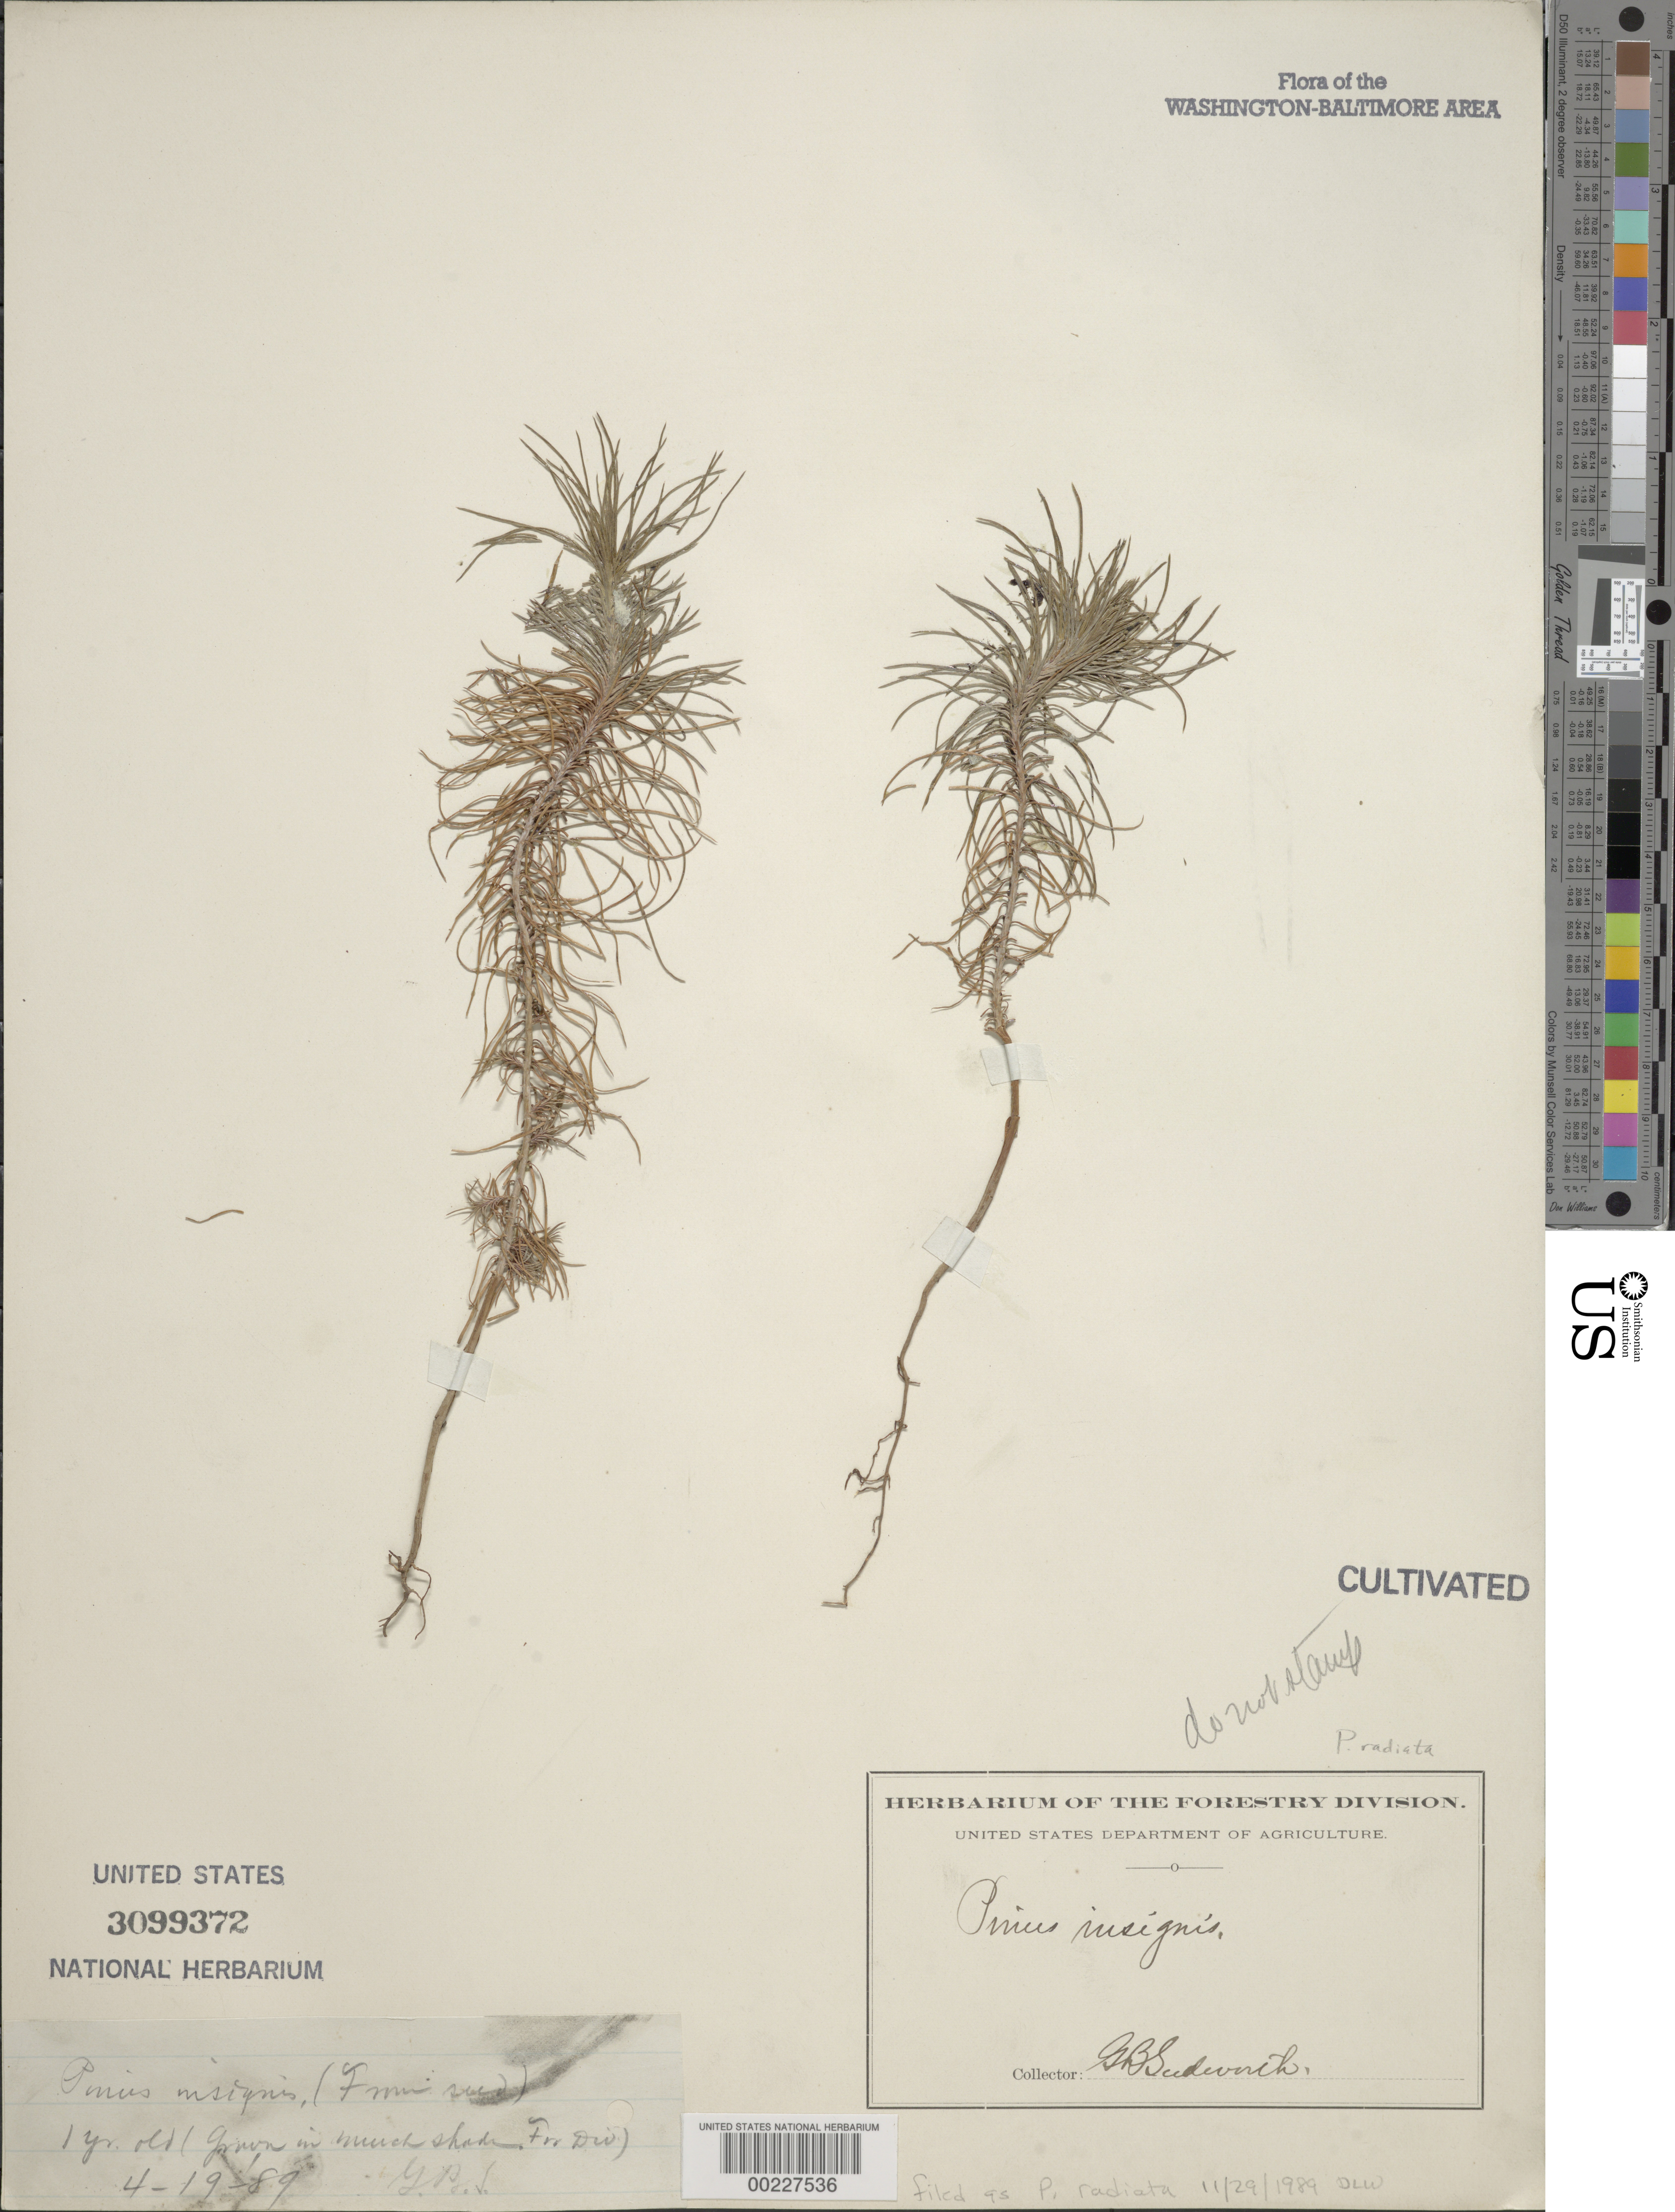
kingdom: Plantae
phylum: Tracheophyta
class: Pinopsida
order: Pinales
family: Pinaceae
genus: Pinus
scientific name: Pinus radiata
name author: D. Don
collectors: G. B. Sudworth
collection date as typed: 19 Apr 1889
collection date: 1889-04-19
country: United States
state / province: District of Columbia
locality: Forestry Division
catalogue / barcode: US 3099372